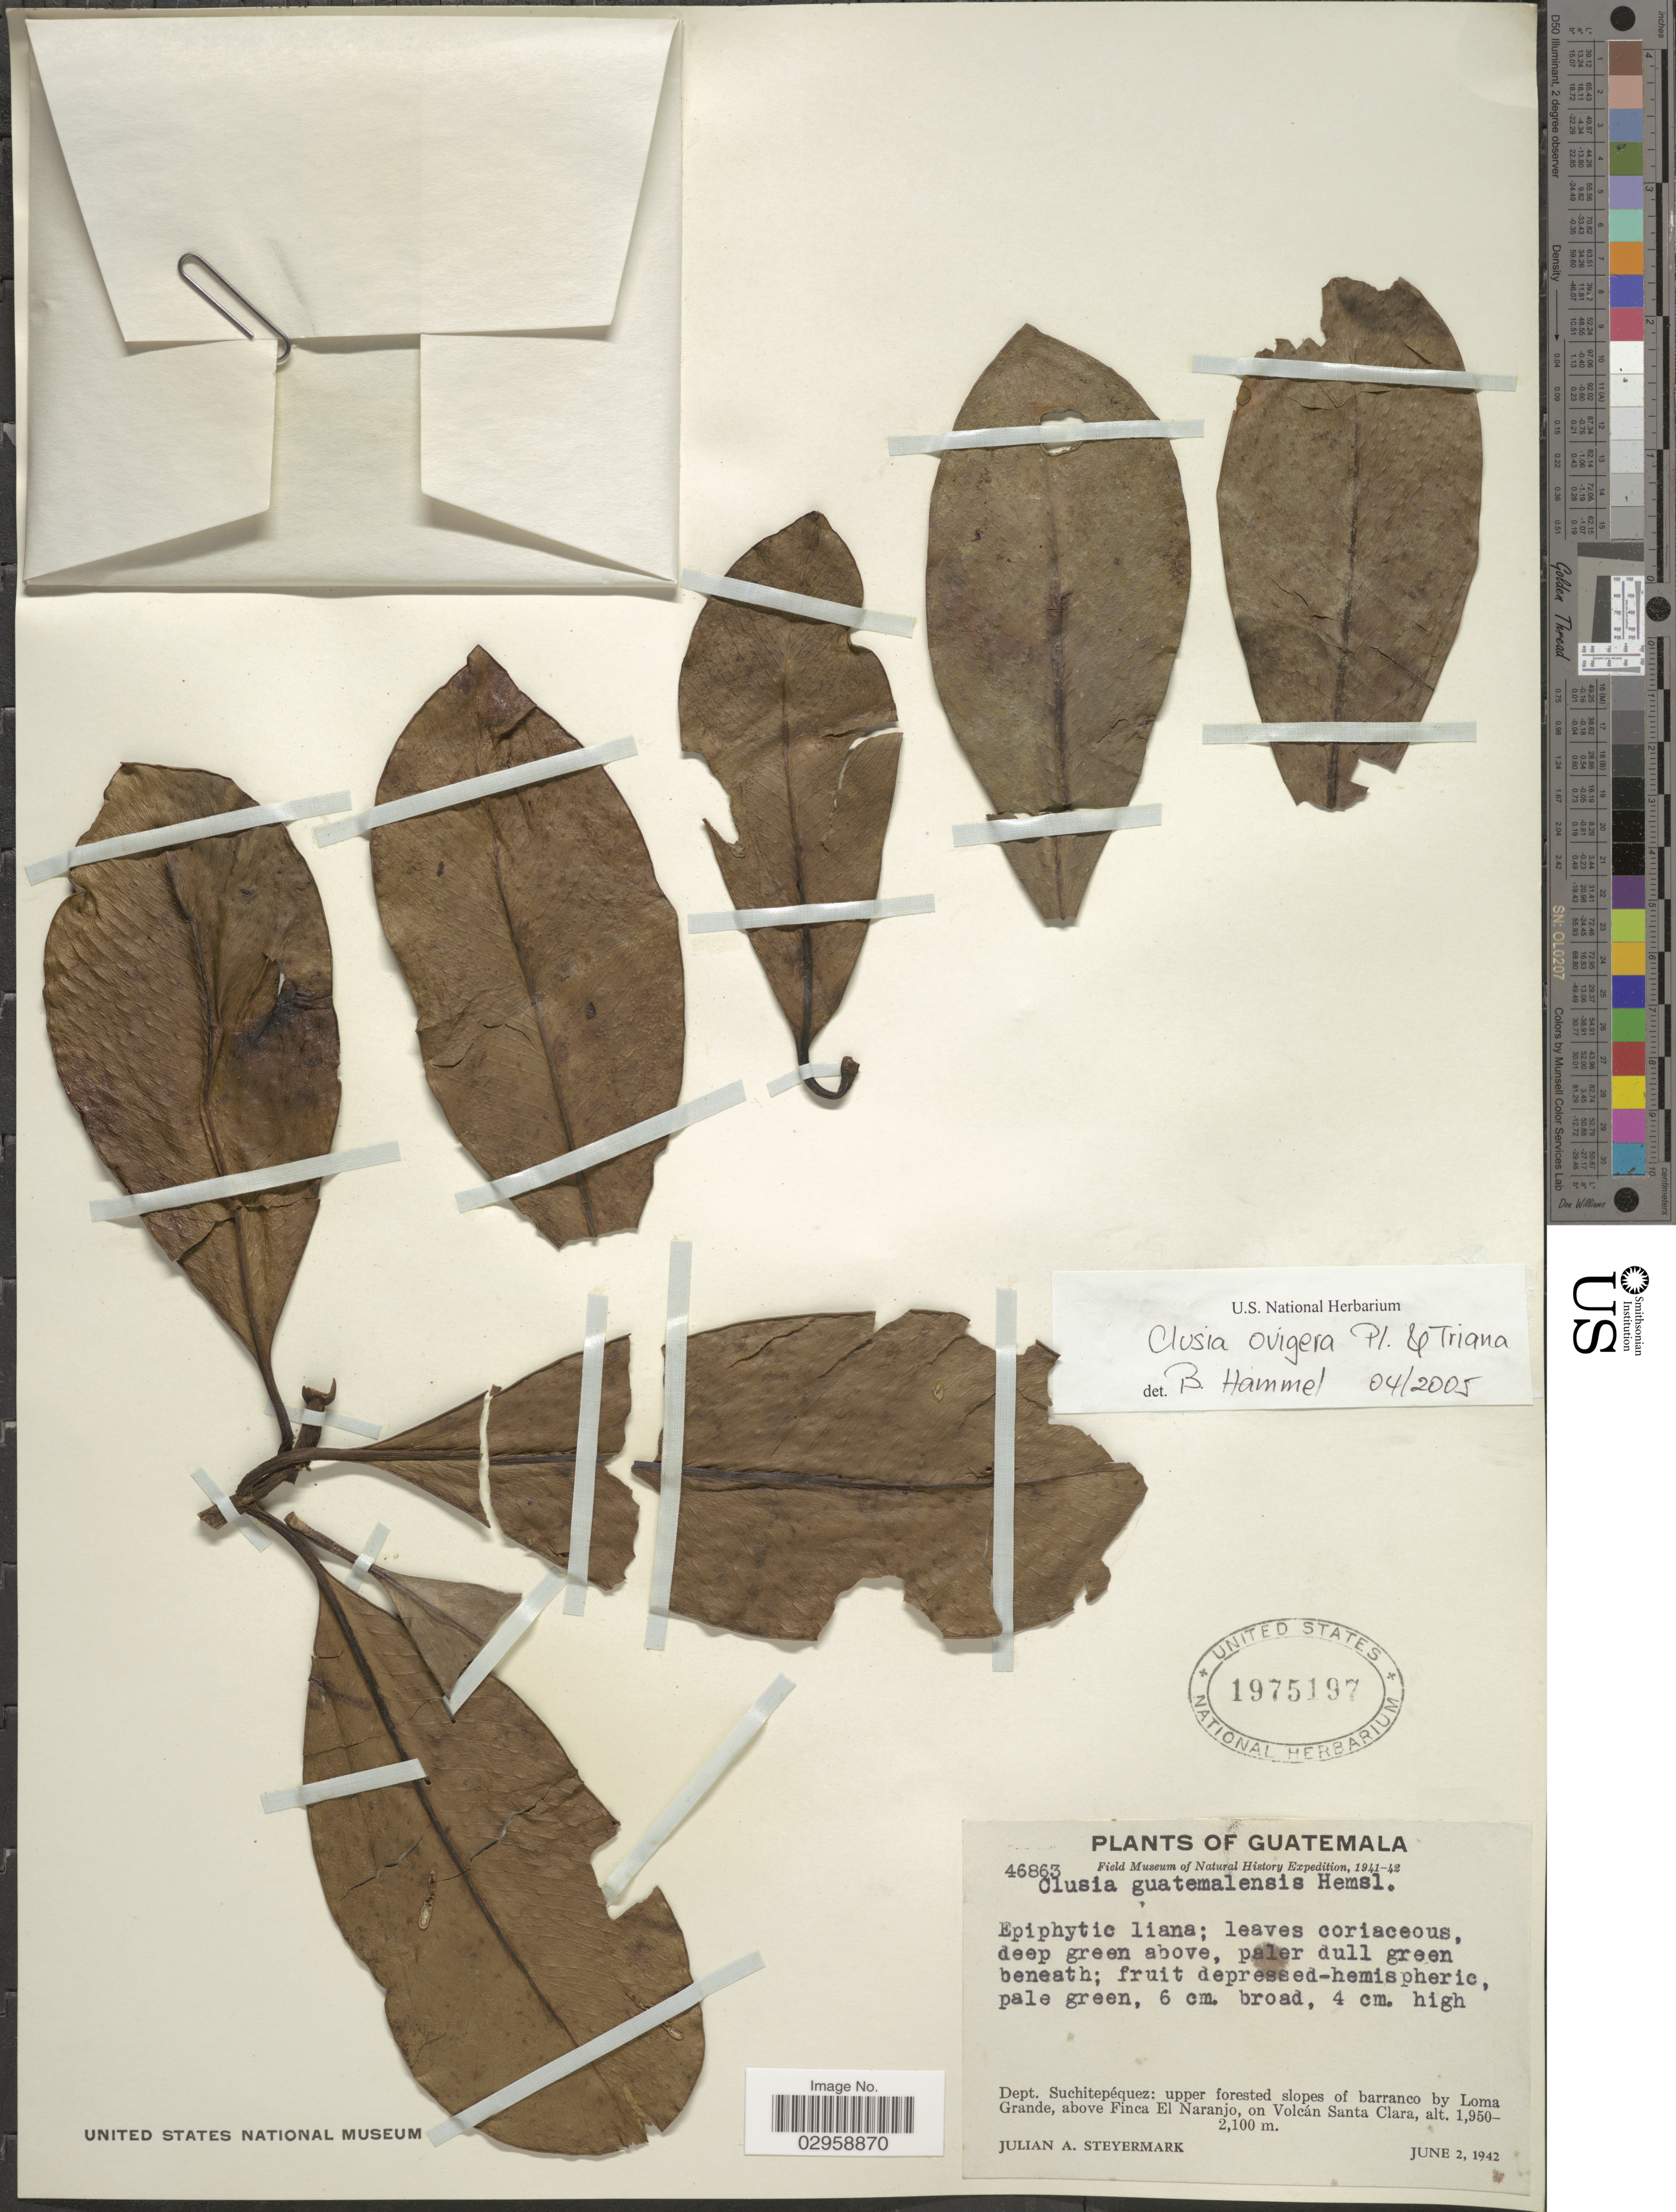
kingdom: Plantae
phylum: Tracheophyta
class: Magnoliopsida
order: Malpighiales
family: Clusiaceae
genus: Clusia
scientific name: Clusia ovigera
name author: Planch. & Triana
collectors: J. Steyermark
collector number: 46863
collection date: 1942-06-02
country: Guatemala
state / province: Suchitepéquez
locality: Dept. Suchitepéquez: upper forested slopes of barranco by Loma Grande, above Finca El Naranjo, on Volcán Santa Clara.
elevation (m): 1950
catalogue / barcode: US 1975197